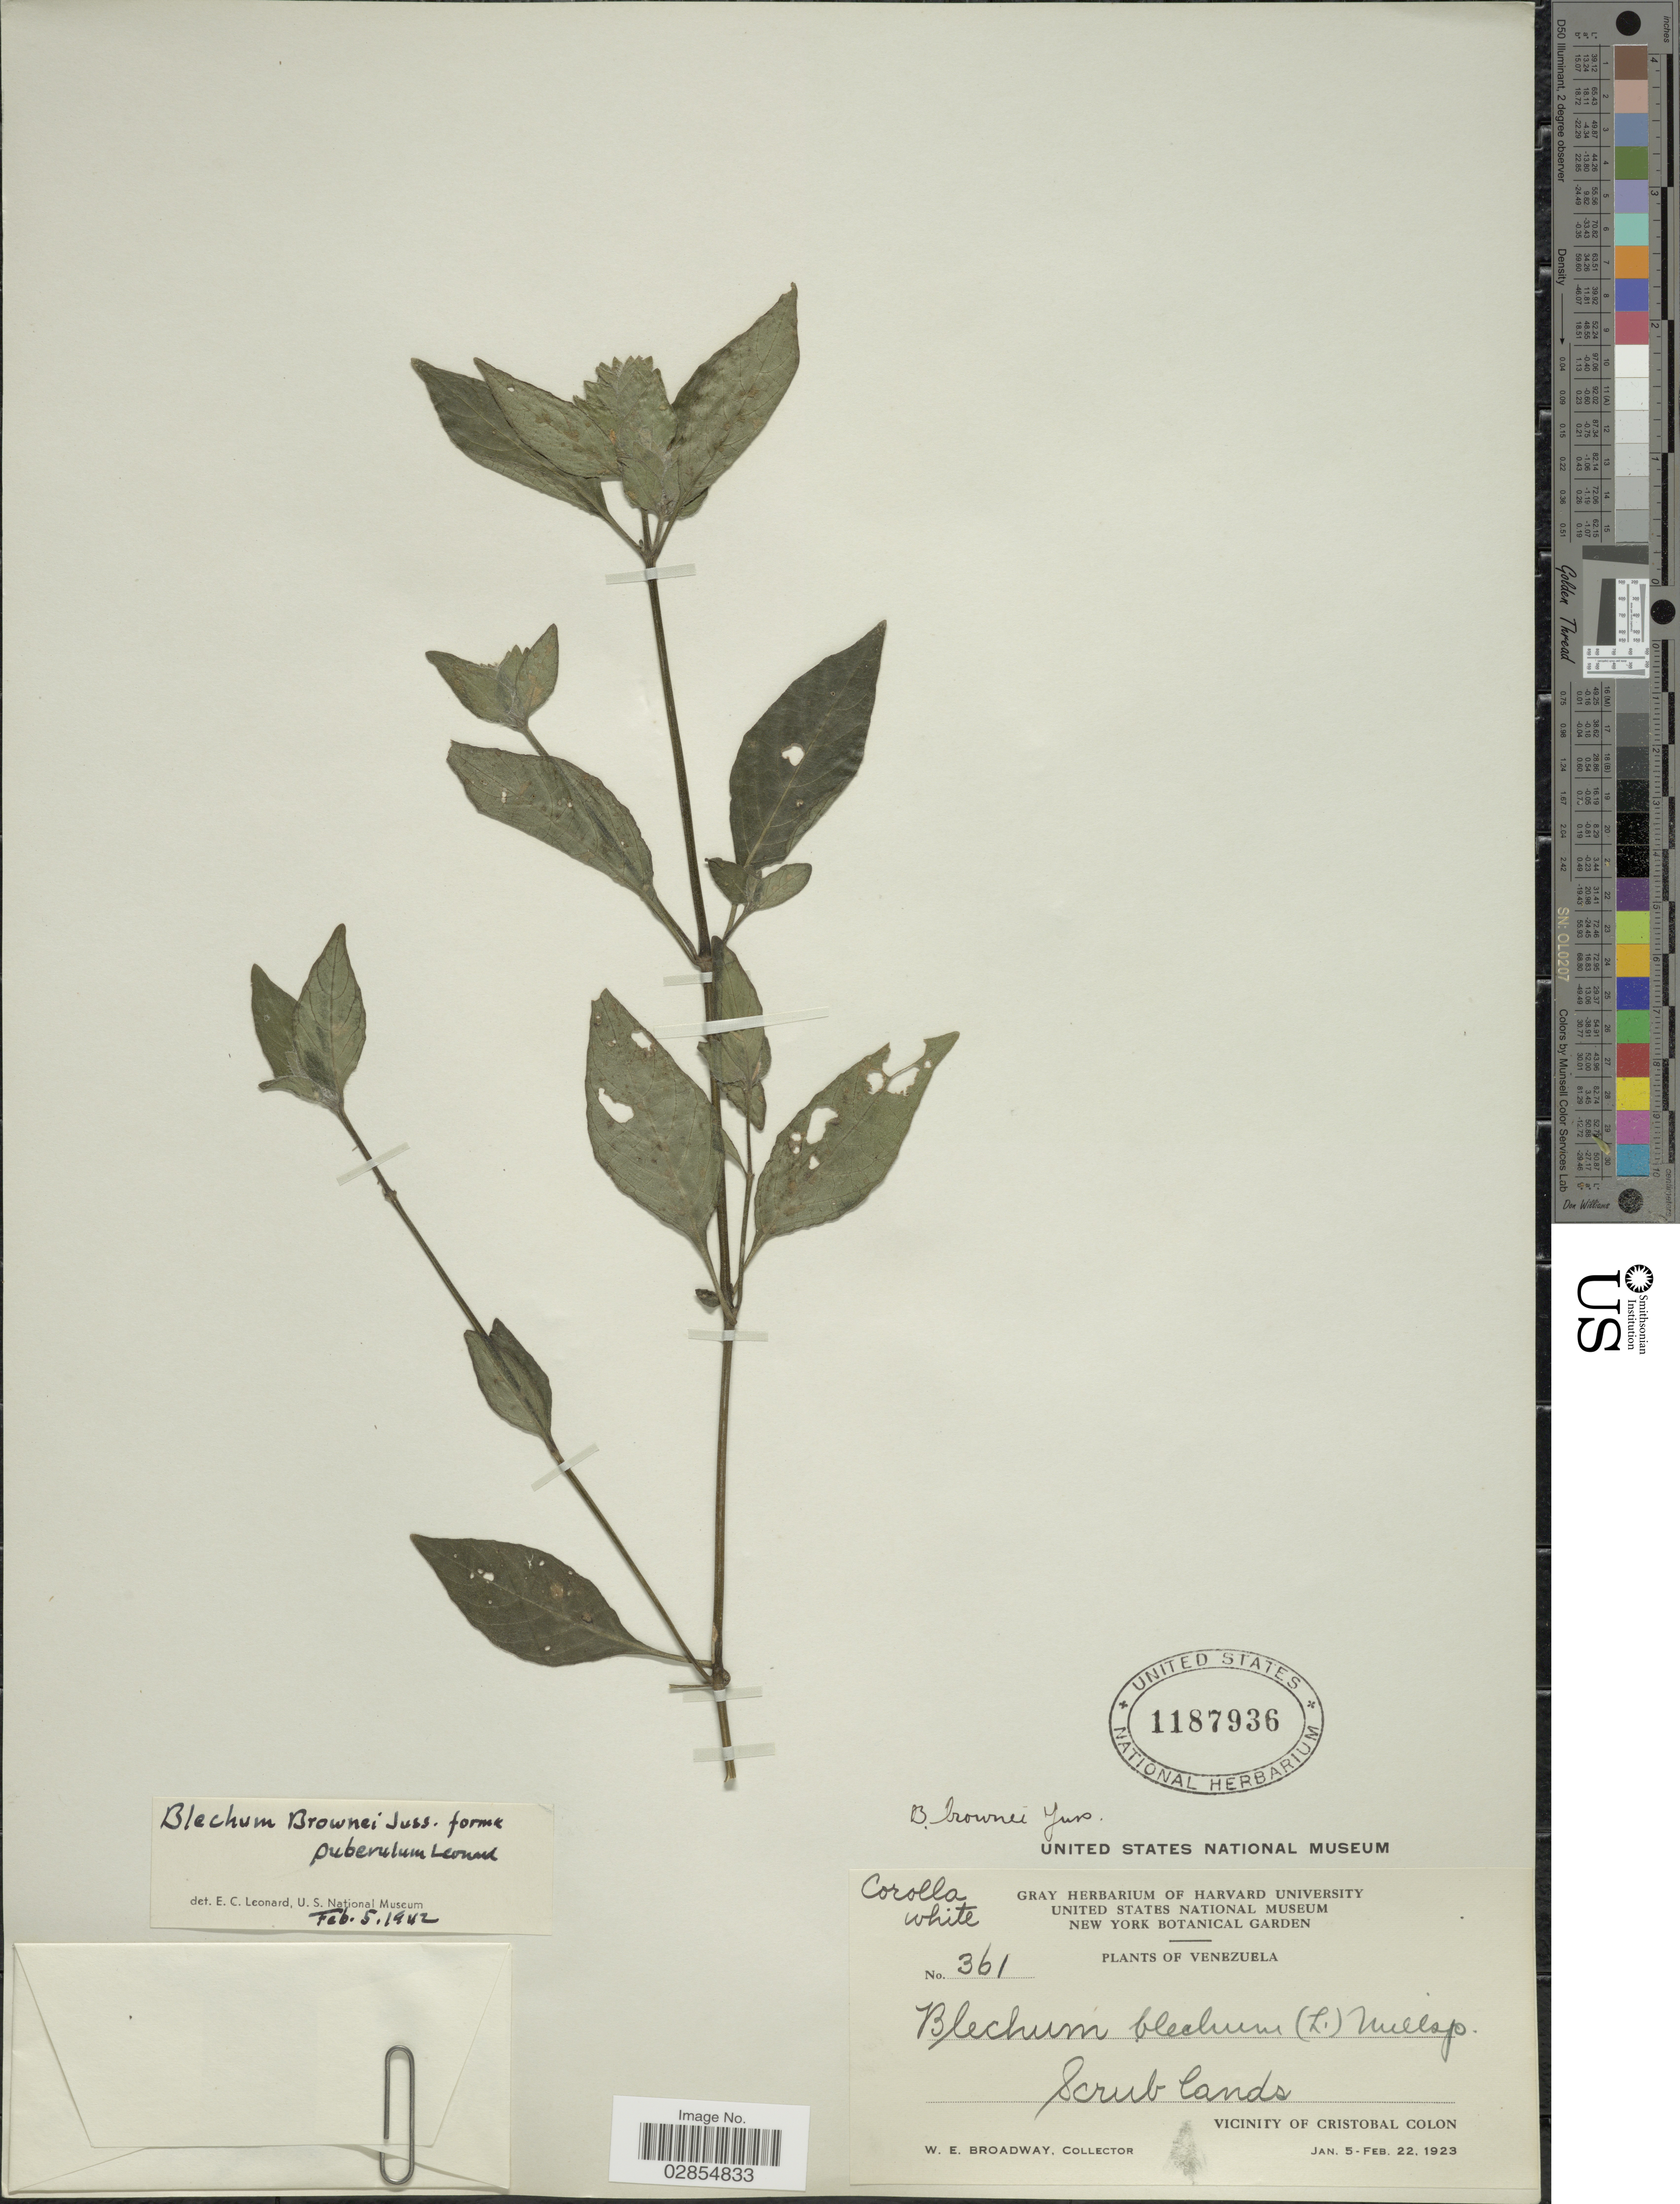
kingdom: Plantae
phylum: Tracheophyta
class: Magnoliopsida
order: Lamiales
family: Acanthaceae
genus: Blechum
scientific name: Blechum pyramidatum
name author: (Lam.) Urb.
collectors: W. E. Broadway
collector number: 361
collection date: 1923-01-05/1923-01-22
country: Venezuela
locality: Vicinity of Cristobal Colon.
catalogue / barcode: US 1187936